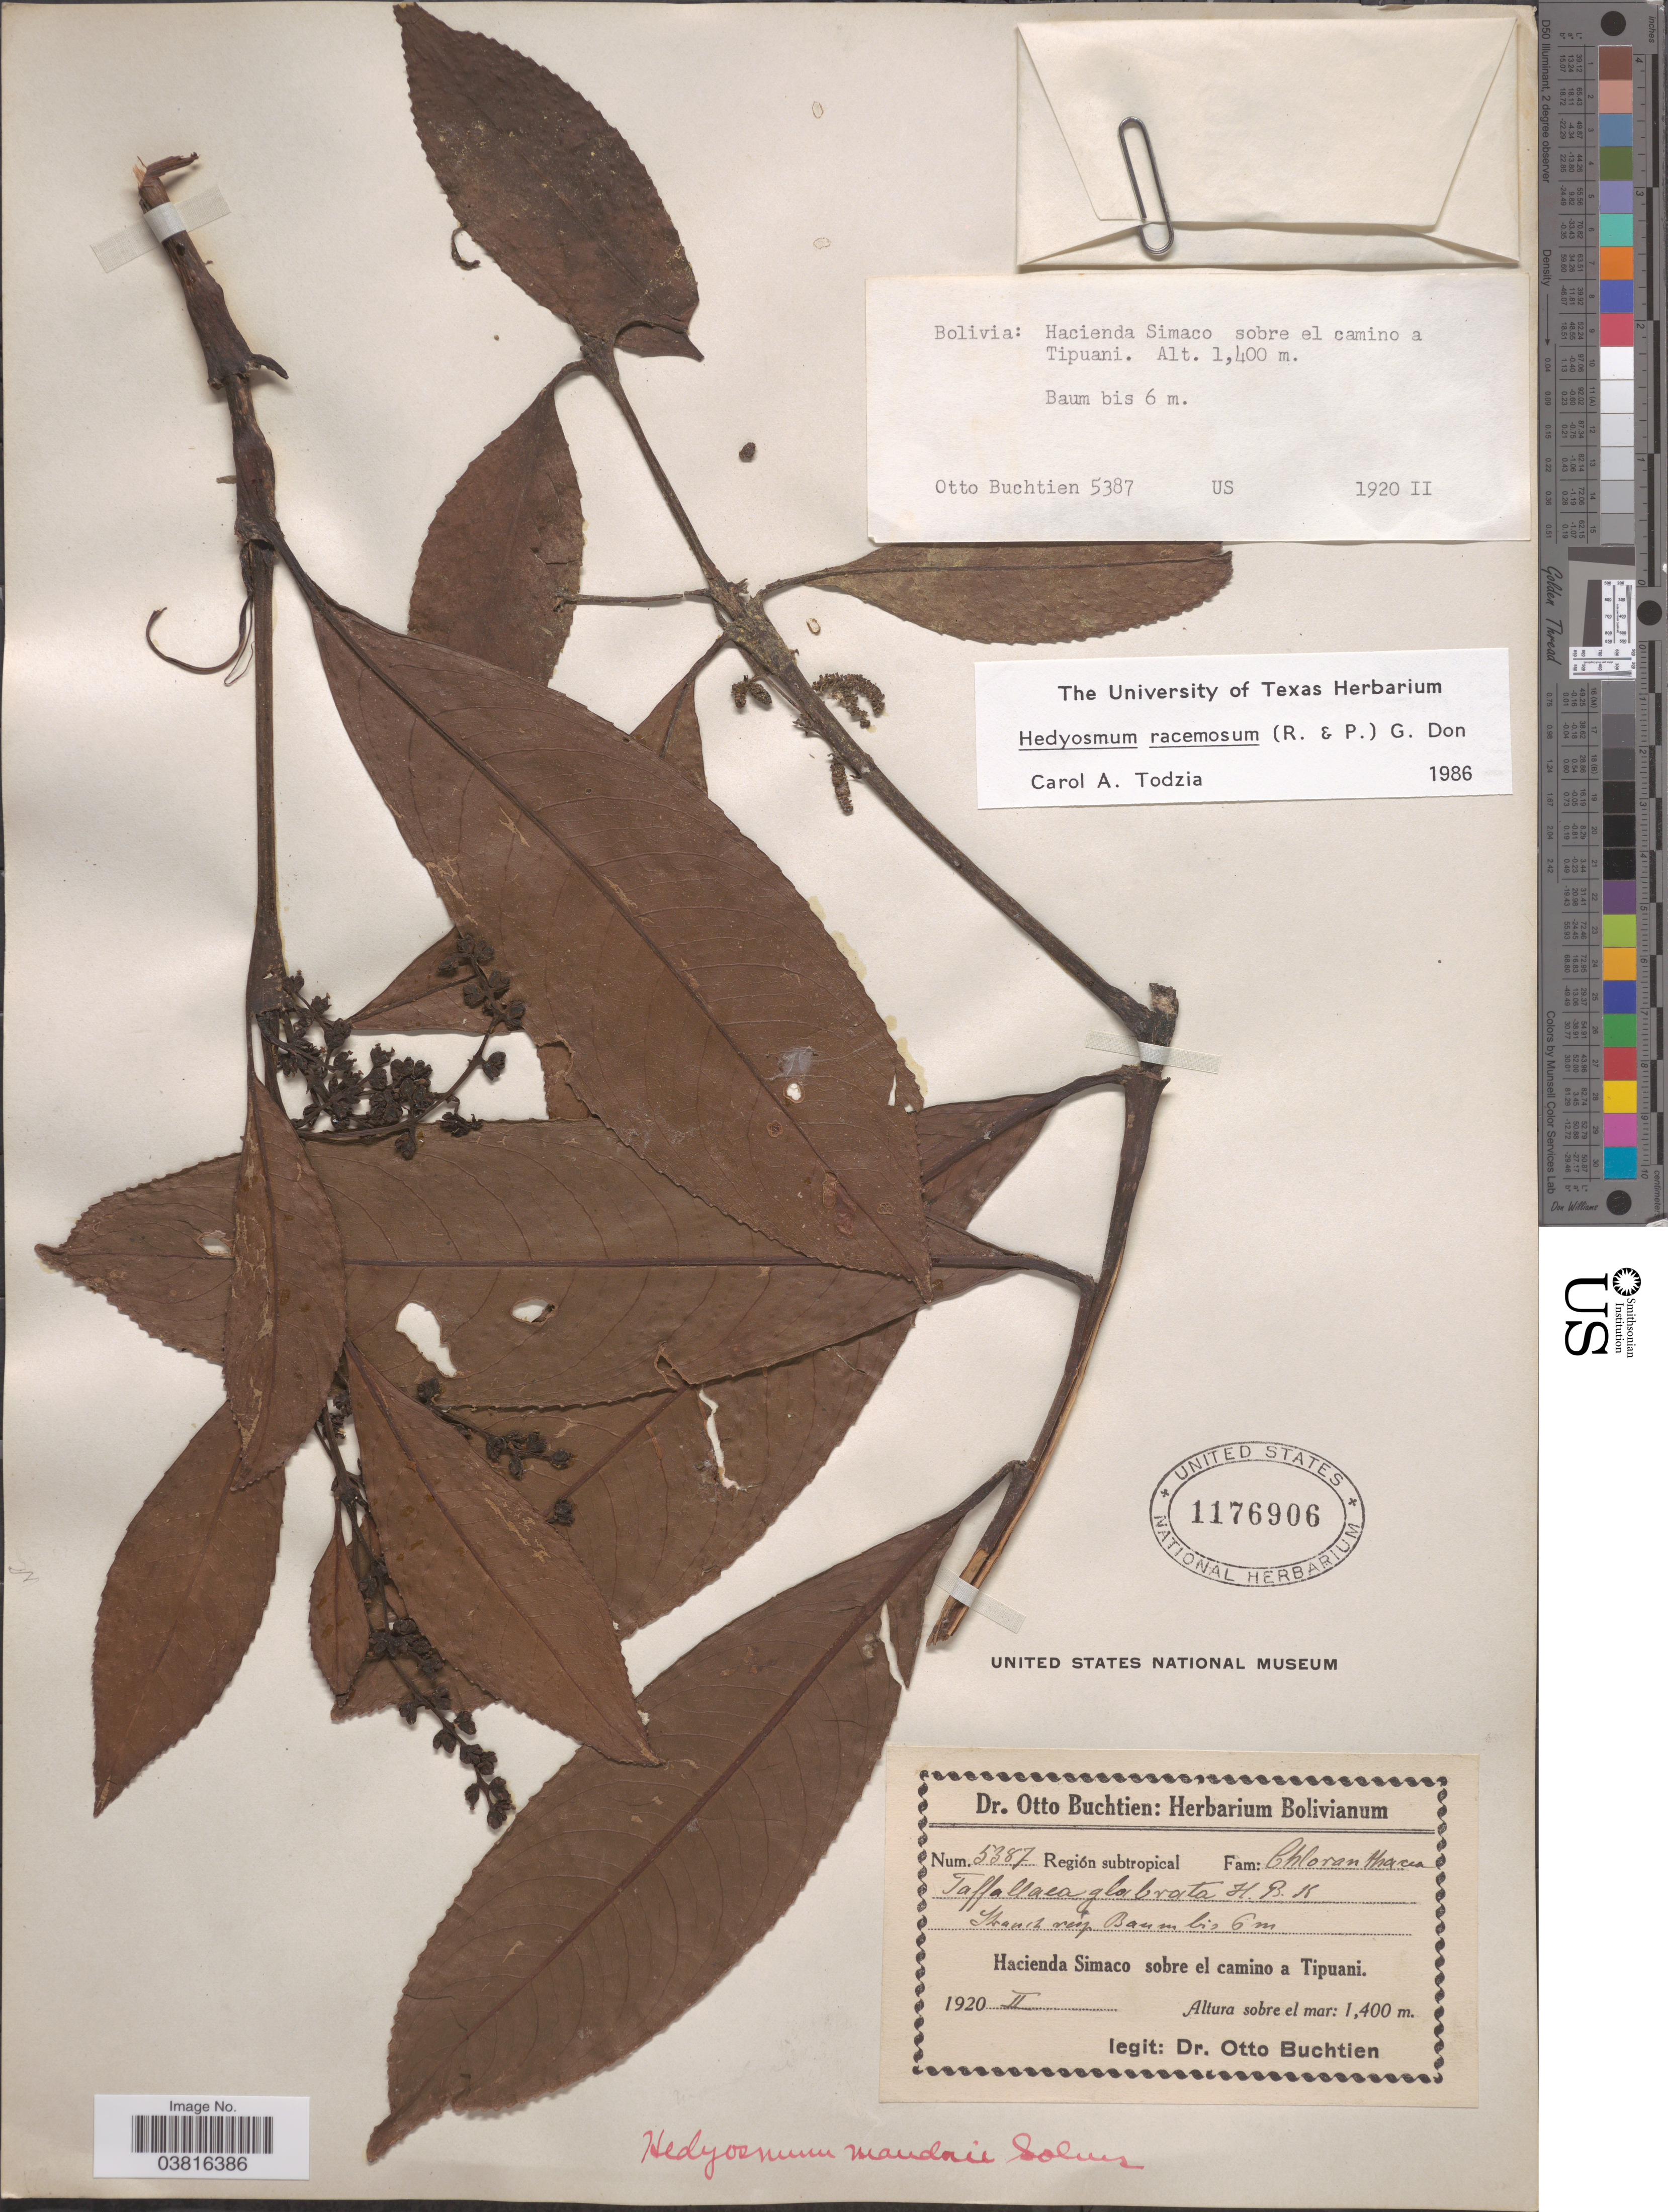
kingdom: Plantae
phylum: Tracheophyta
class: Magnoliopsida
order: Chloranthales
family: Chloranthaceae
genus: Hedyosmum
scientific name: Hedyosmum racemosum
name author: (Ruiz & Pav.) G. Don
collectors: O. Buchtien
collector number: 5387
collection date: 1920-02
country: Bolivia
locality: Región subtropical. Hacienda Simaco sobre el camino a Tipuani.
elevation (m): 1400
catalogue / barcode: US 1176906